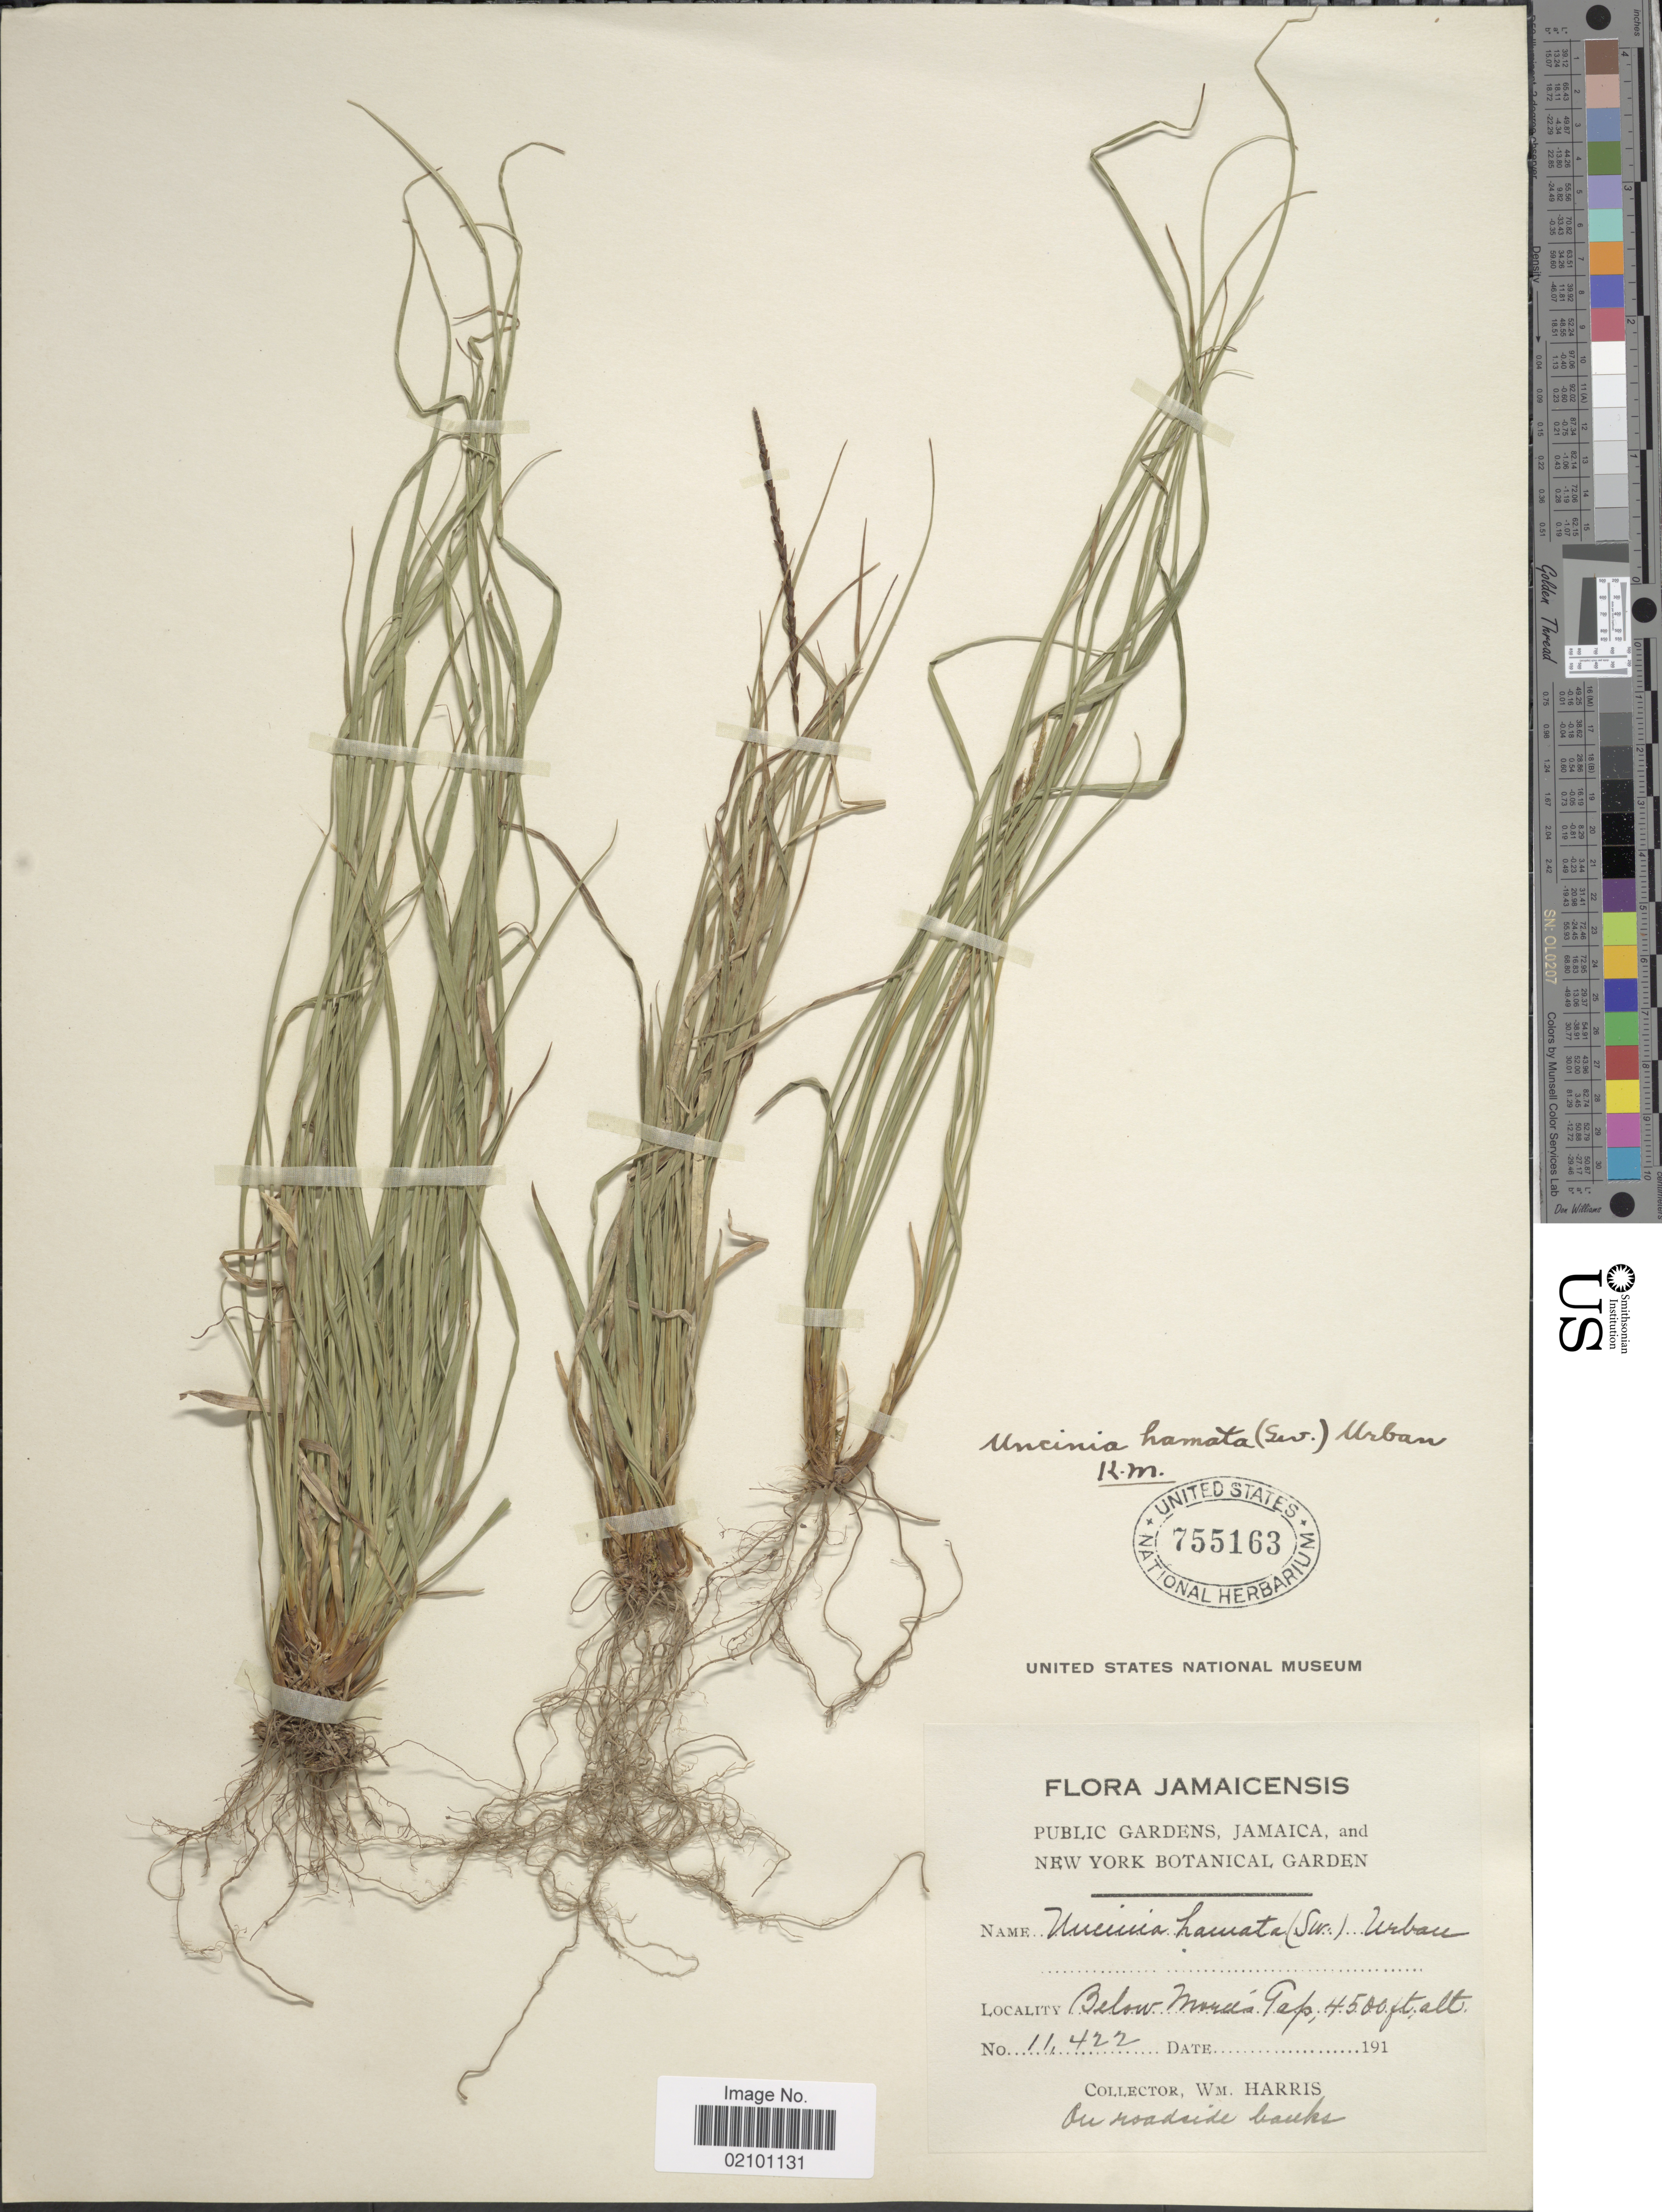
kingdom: Plantae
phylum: Tracheophyta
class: Liliopsida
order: Poales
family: Cyperaceae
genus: Carex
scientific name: Carex hamata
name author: Sw.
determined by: Strong, M. T., (US), Smithsonian Institution - National Museum of Natural History (UNITED STATES)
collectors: W. H. Harris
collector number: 11422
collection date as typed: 191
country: Jamaica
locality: Below Morce's Gap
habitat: On roadside banks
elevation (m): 1372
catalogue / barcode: US 755163